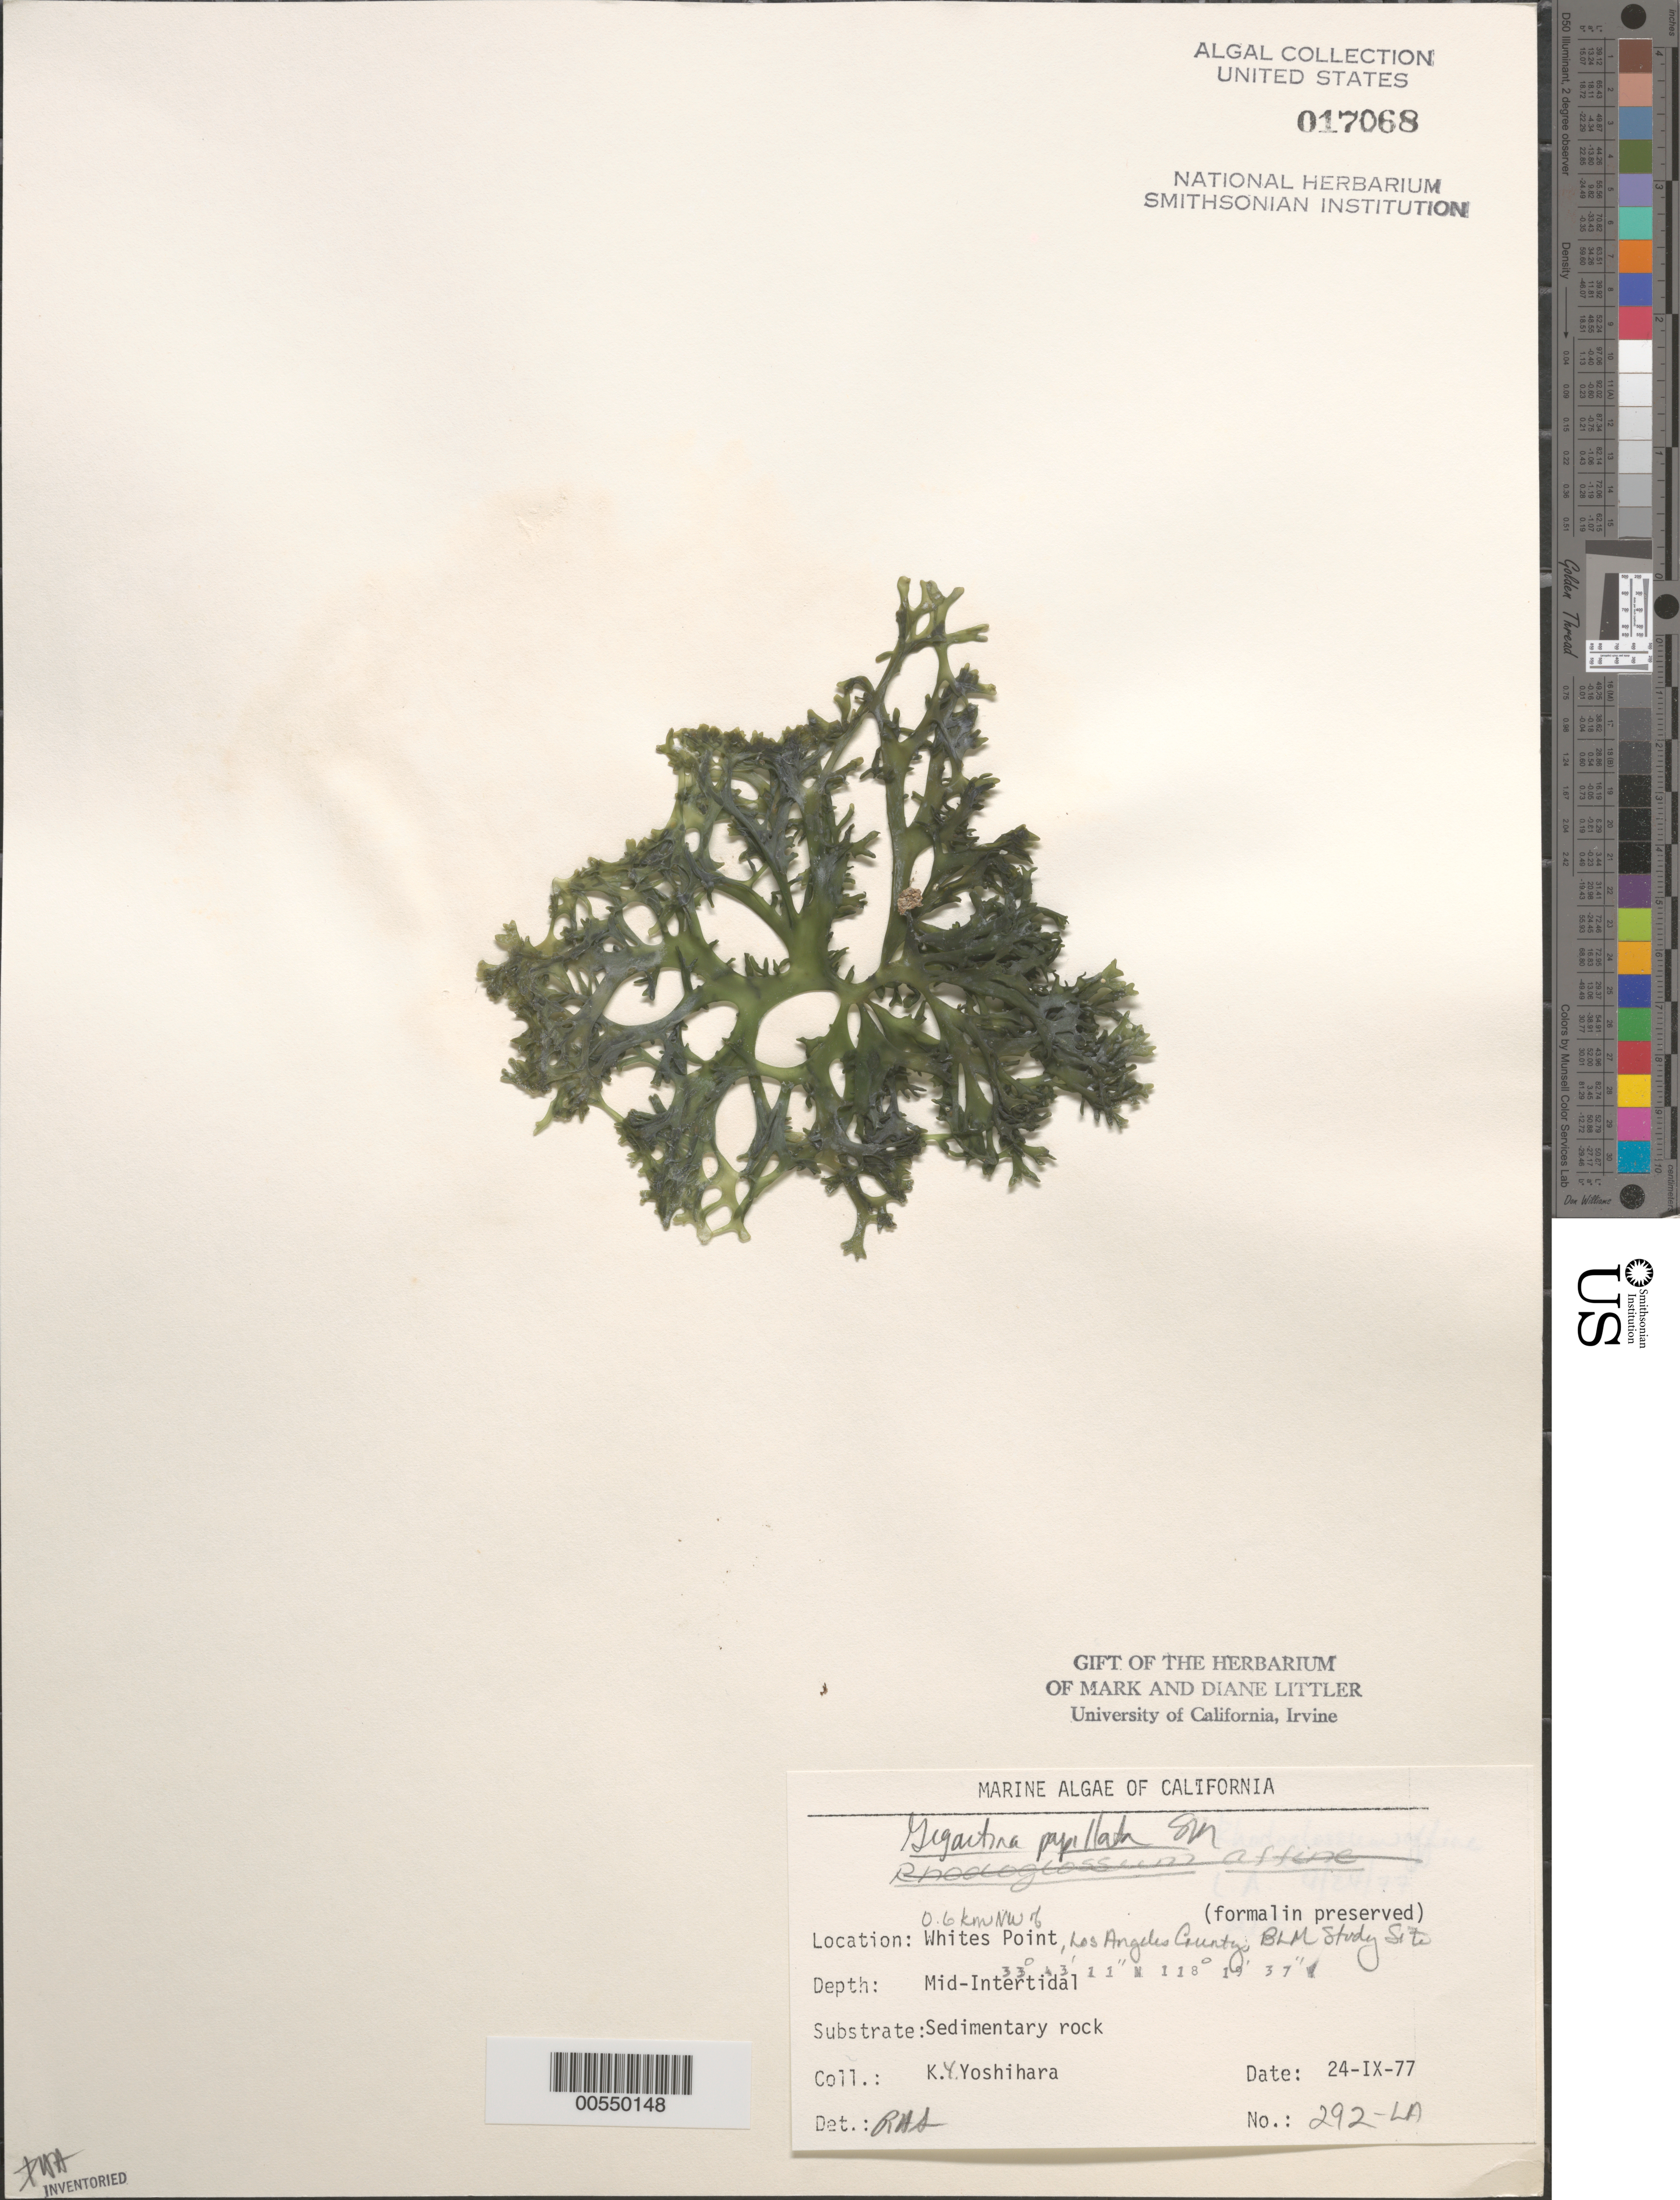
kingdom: Plantae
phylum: Rhodophyta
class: Florideophyceae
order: Gigartinales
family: Phyllophoraceae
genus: Mastocarpus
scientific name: Mastocarpus papillatus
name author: (C. Agardh) Kütz.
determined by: Algae name updating Project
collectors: K. Yoshihara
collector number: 292-la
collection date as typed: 24 Sep 1977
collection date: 1977-09-24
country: United States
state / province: California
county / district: Los Angeles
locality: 0.6 km northwest of Whites Point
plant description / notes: BLM-SOCALBIGHT Rocky Intertidal Survey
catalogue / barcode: US 17068